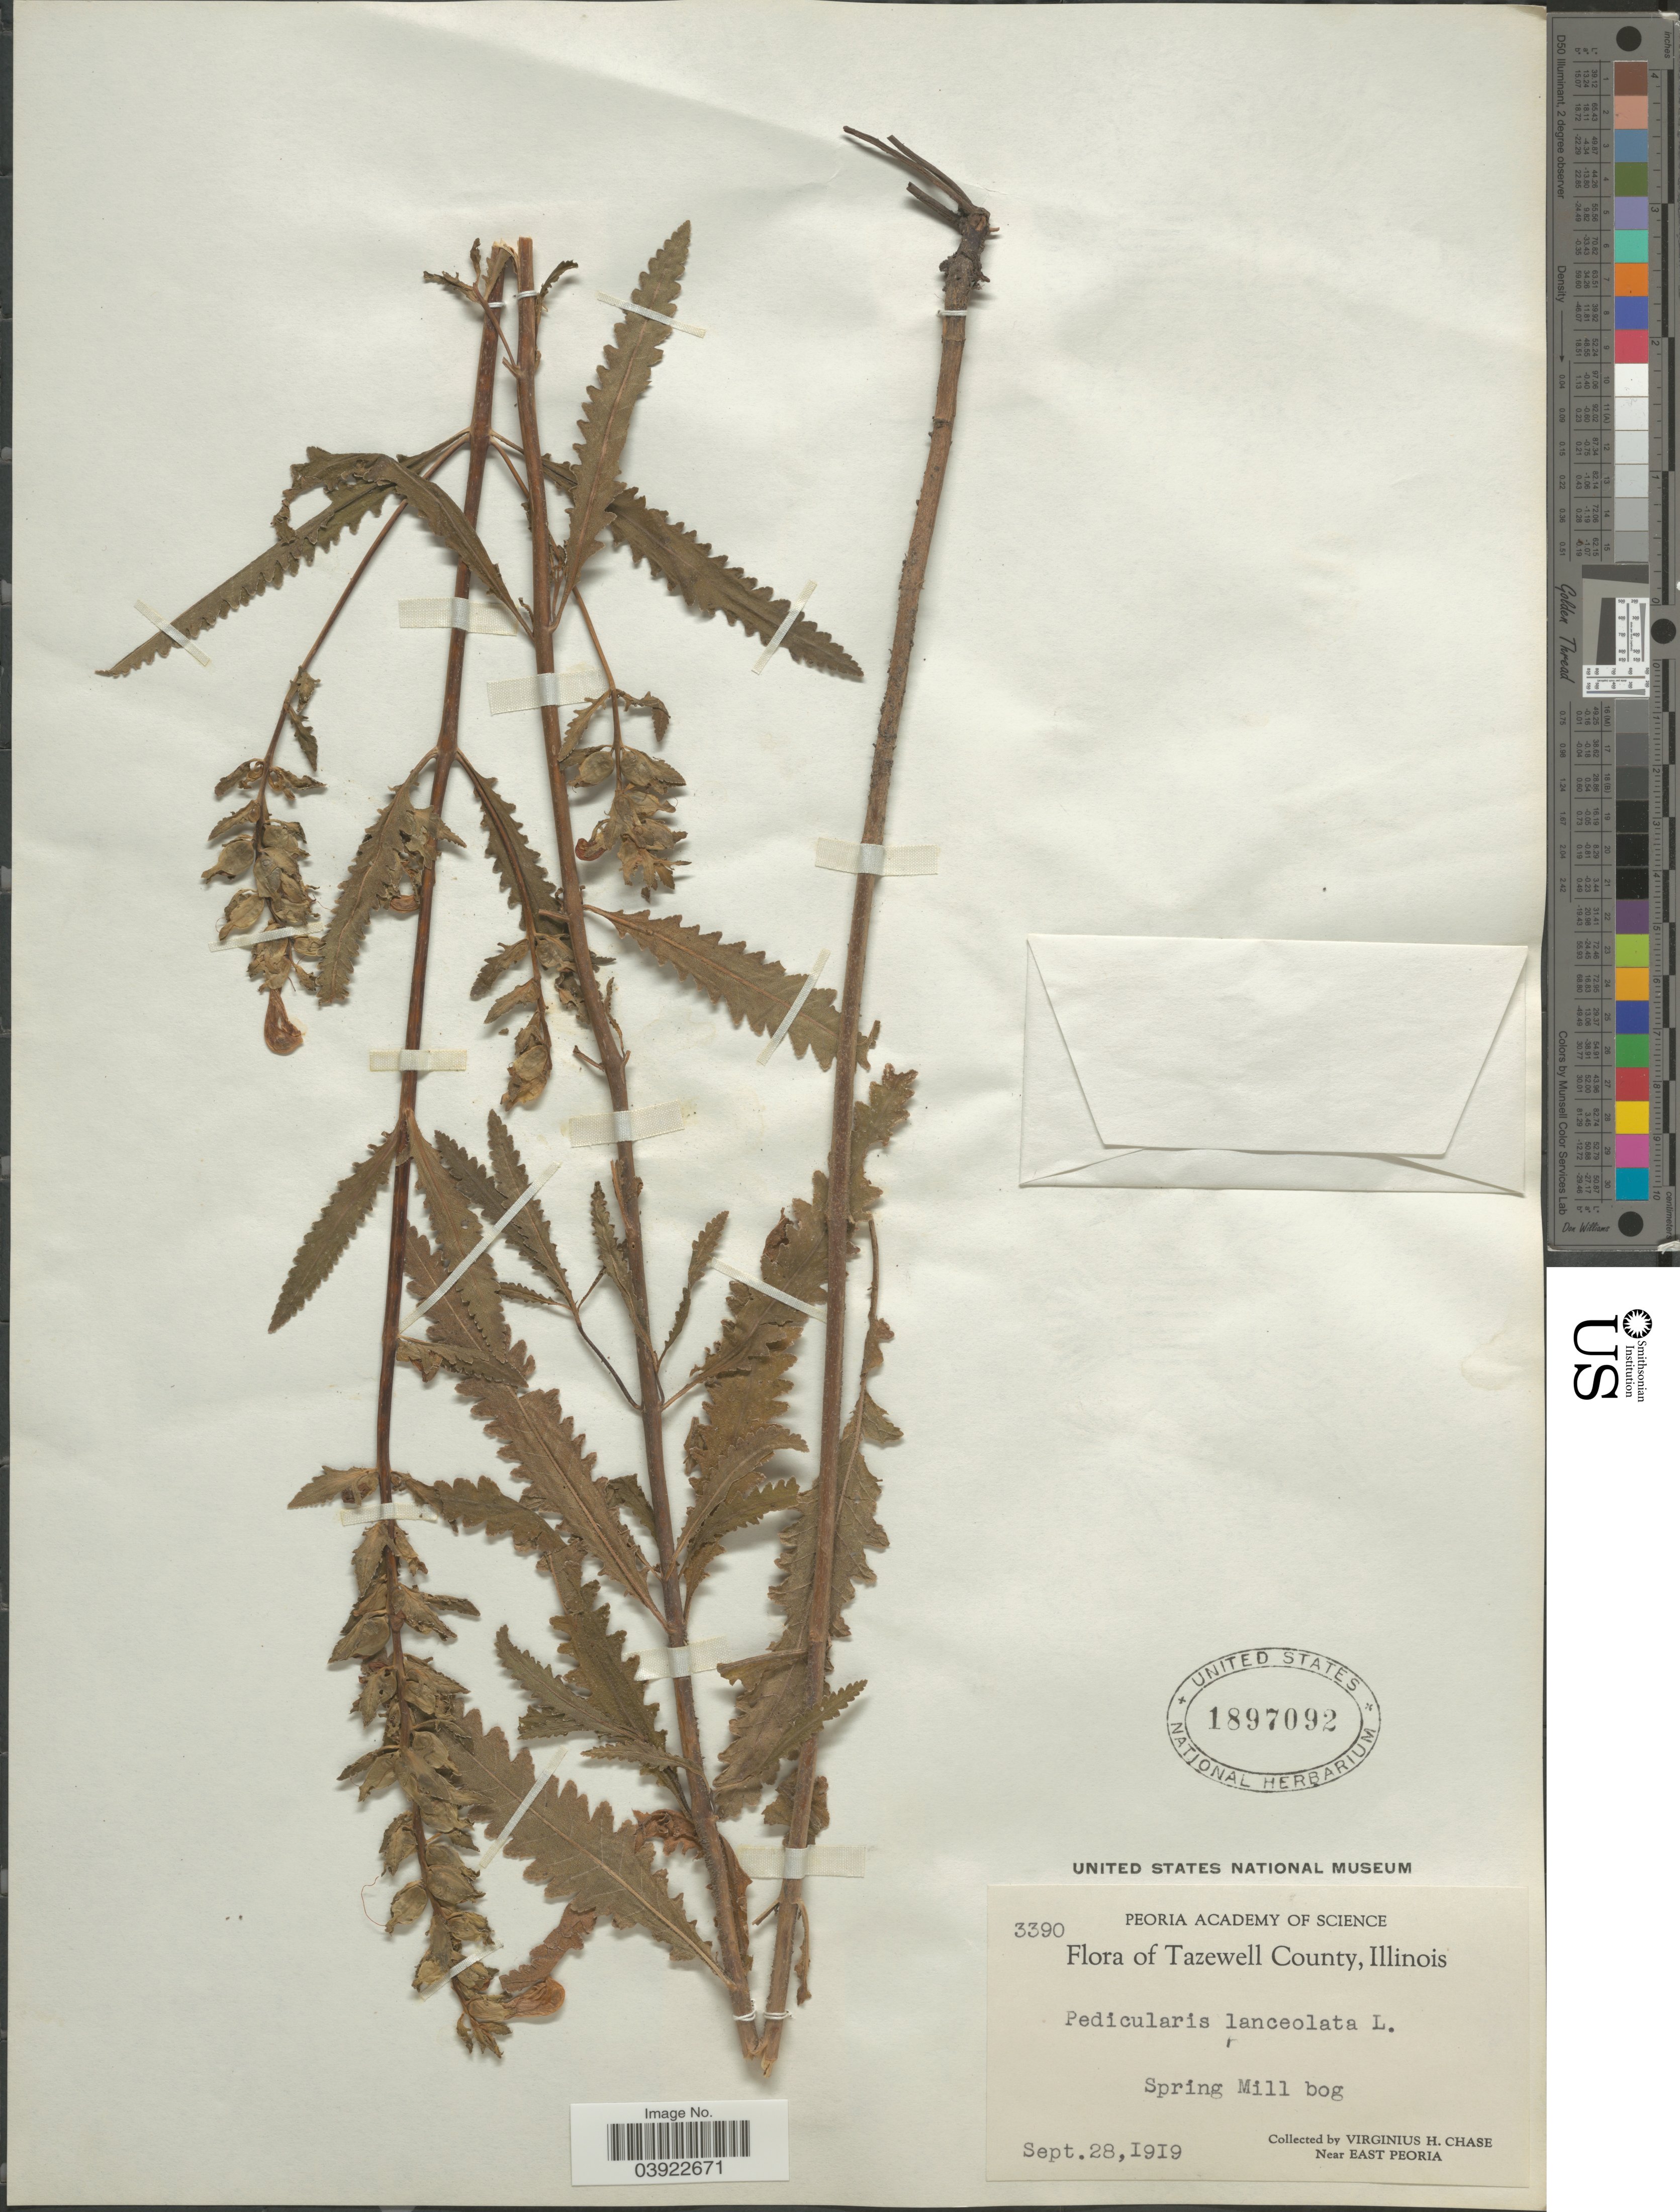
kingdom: Plantae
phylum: Tracheophyta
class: Magnoliopsida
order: Lamiales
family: Orobanchaceae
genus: Pedicularis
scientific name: Pedicularis lanceolata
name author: Michx.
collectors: V. H. Chase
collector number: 3390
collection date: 1919-09-28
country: United States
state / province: Illinois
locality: Tazewell County. Spring Mill bog. Near East Peoria.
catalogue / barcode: US 1897092